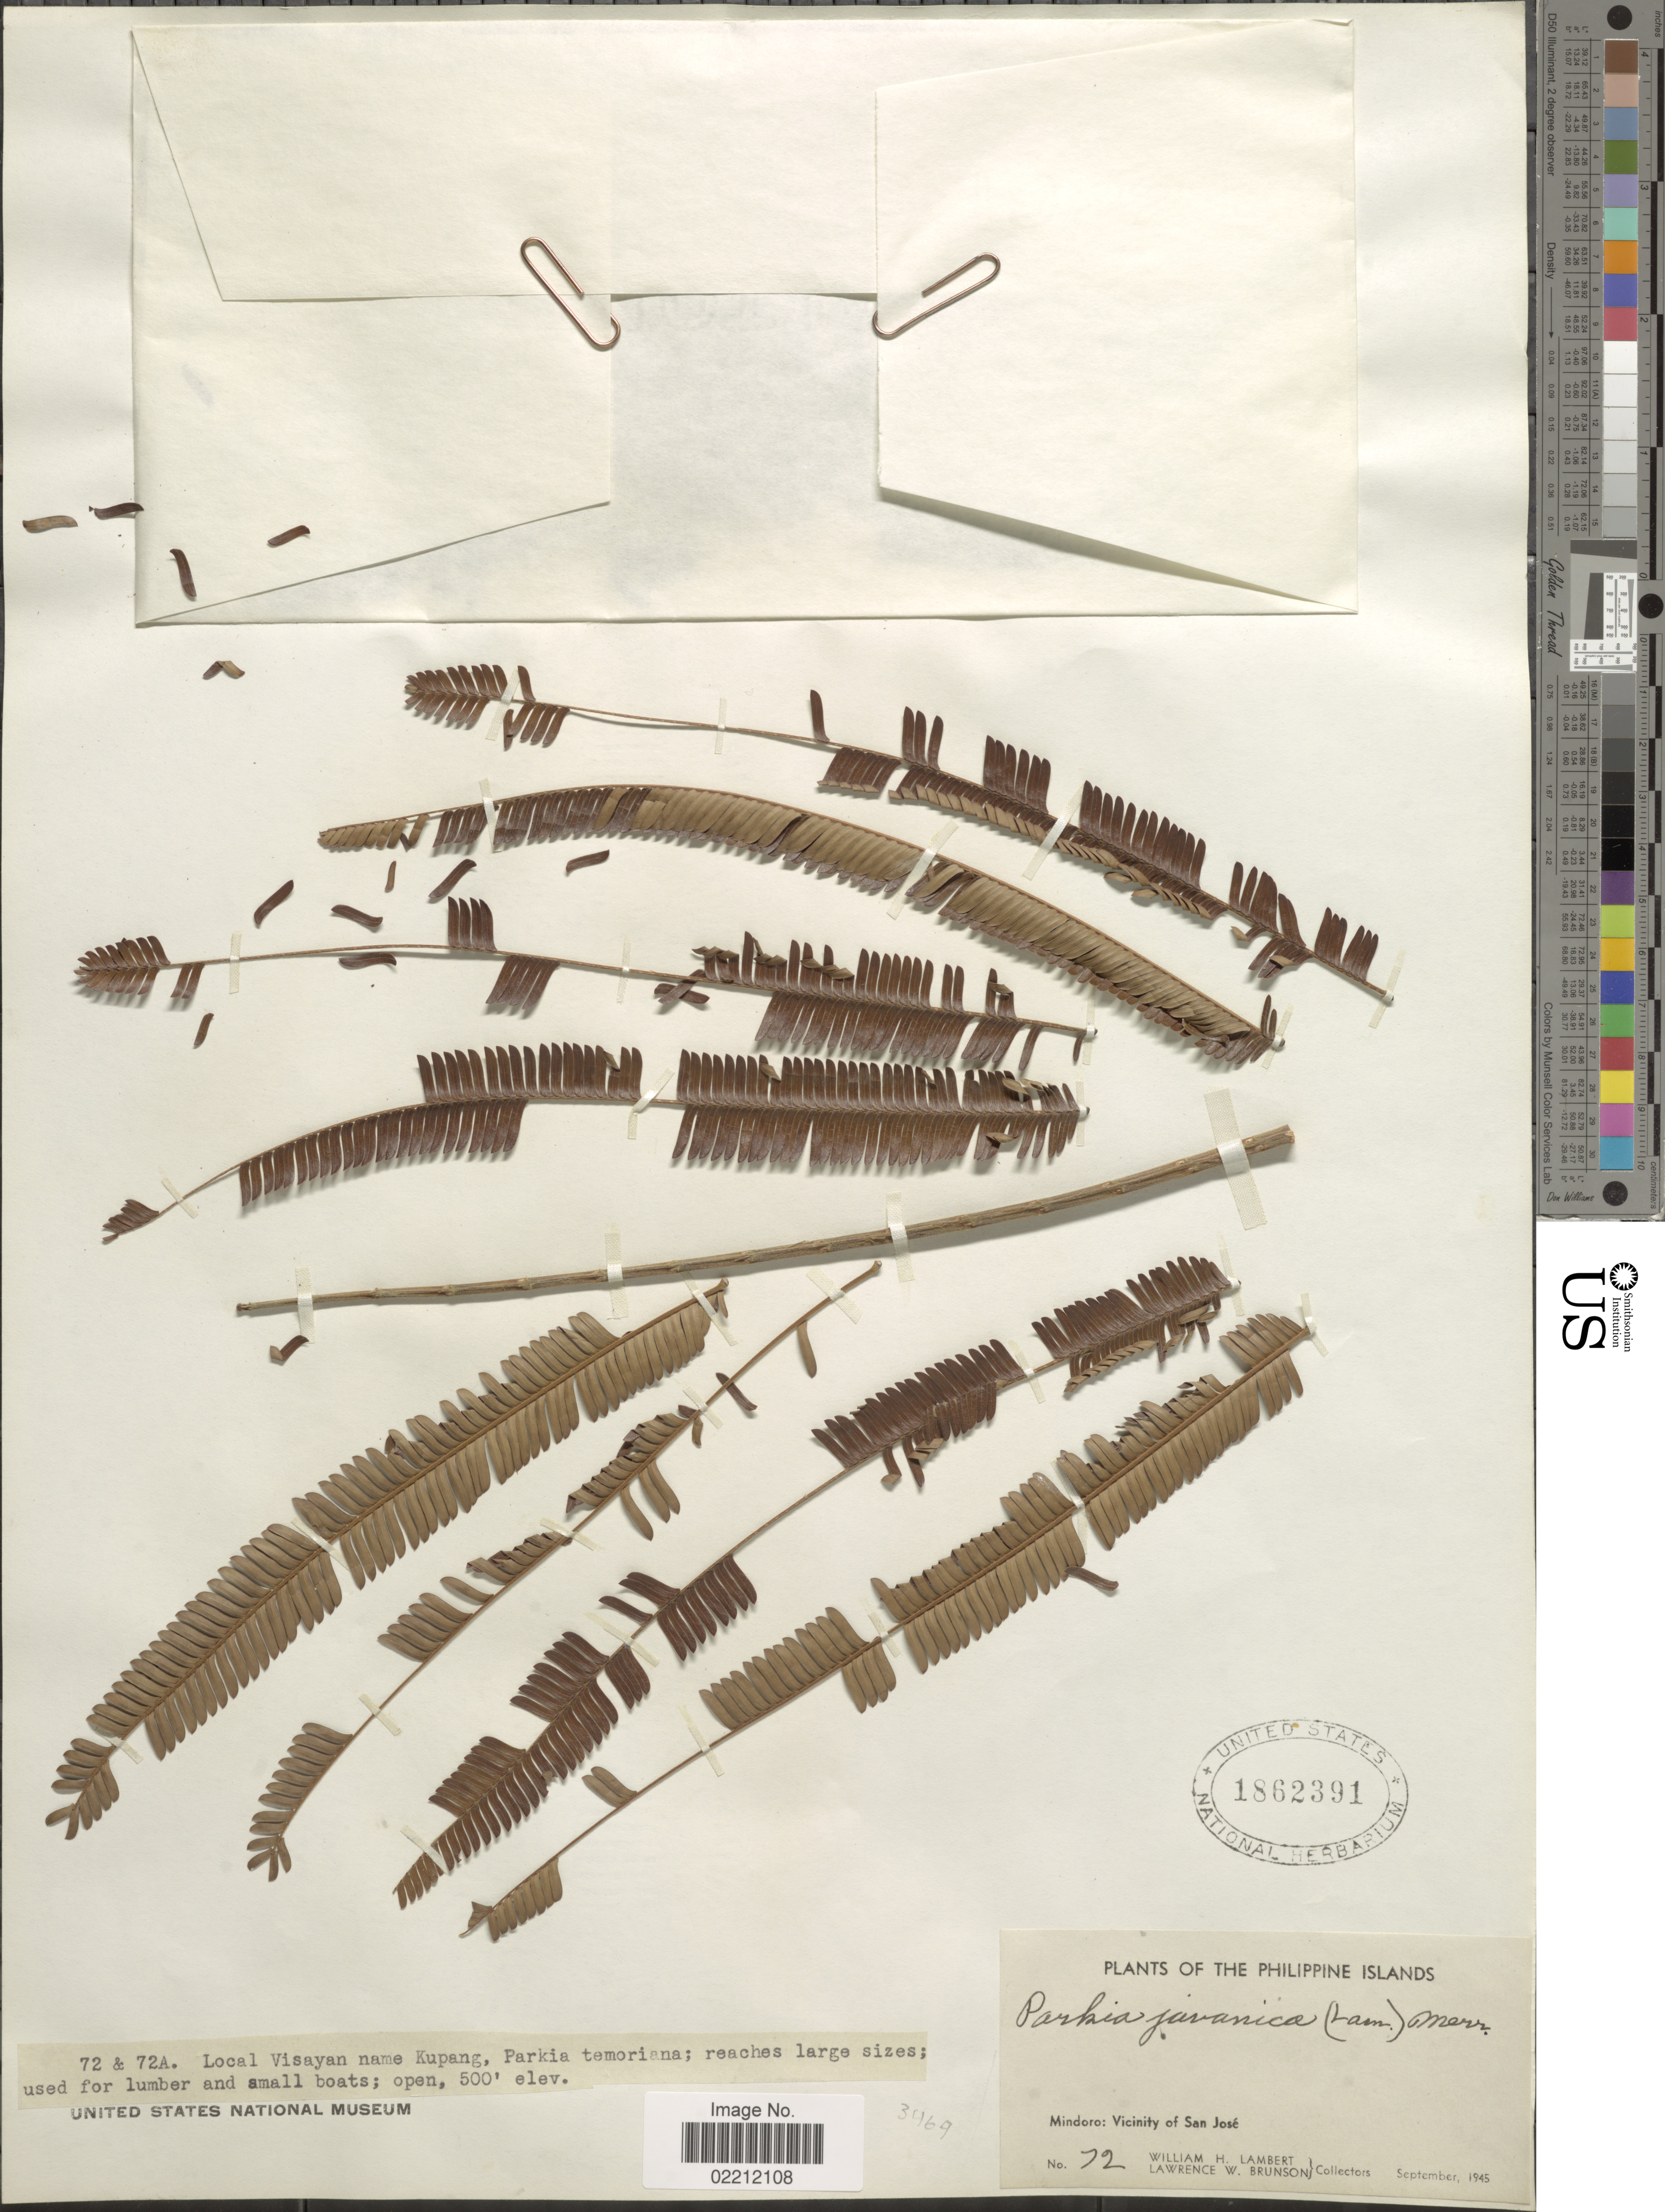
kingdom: Plantae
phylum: Tracheophyta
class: Magnoliopsida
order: Fabales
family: Fabaceae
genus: Parkia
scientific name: Parkia javanica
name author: (Lam.) Merr.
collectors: W. Lambert & L. Brunson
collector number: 72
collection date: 1945-09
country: Philippines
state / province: Mimaropa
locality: Mindoro: Vicinity of San Jose.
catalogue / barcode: US 1862391